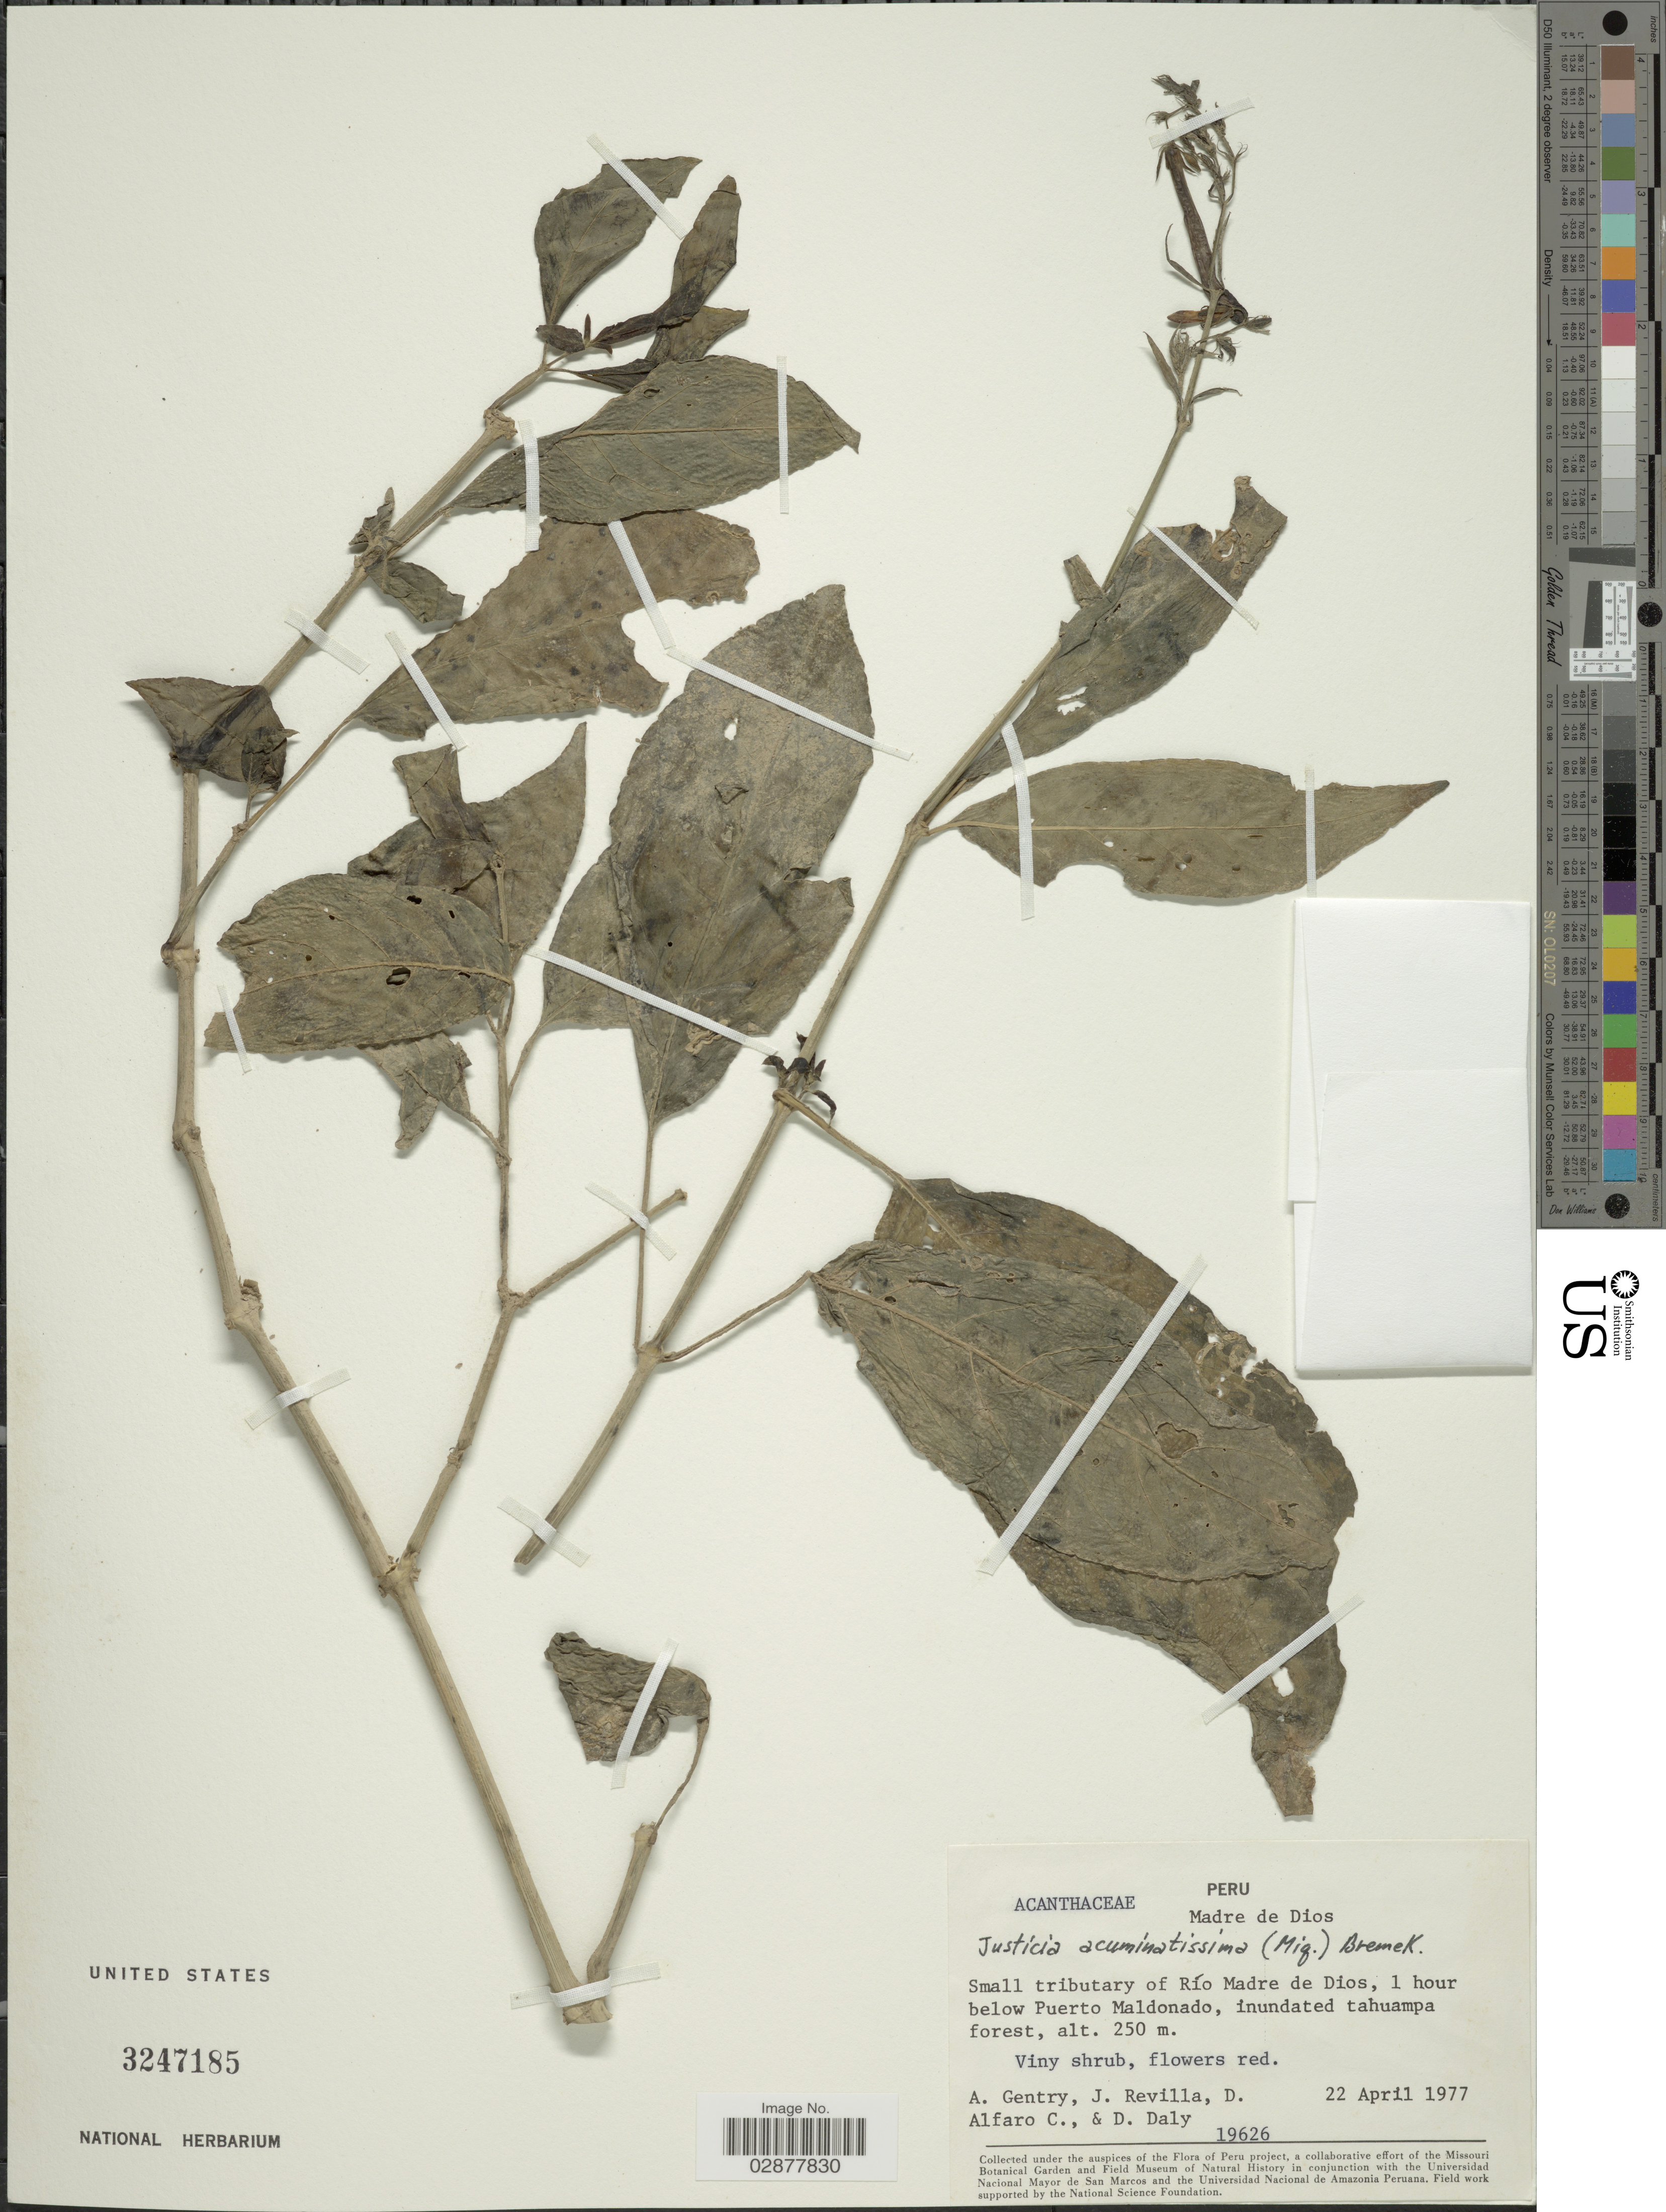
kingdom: Plantae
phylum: Tracheophyta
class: Magnoliopsida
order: Lamiales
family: Acanthaceae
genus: Justicia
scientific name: Justicia calycina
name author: (Nees) V.A.W. Graham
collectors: A. H. Gentry, J. Revilla, D. Alfaro Castaneda & D. C. Daly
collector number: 19626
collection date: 1977-04-22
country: Peru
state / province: Madre de Dios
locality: Small tributary of Río Madre de Dios, 1 hour below Puerto Maldonado.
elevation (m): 250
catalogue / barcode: US 3247185